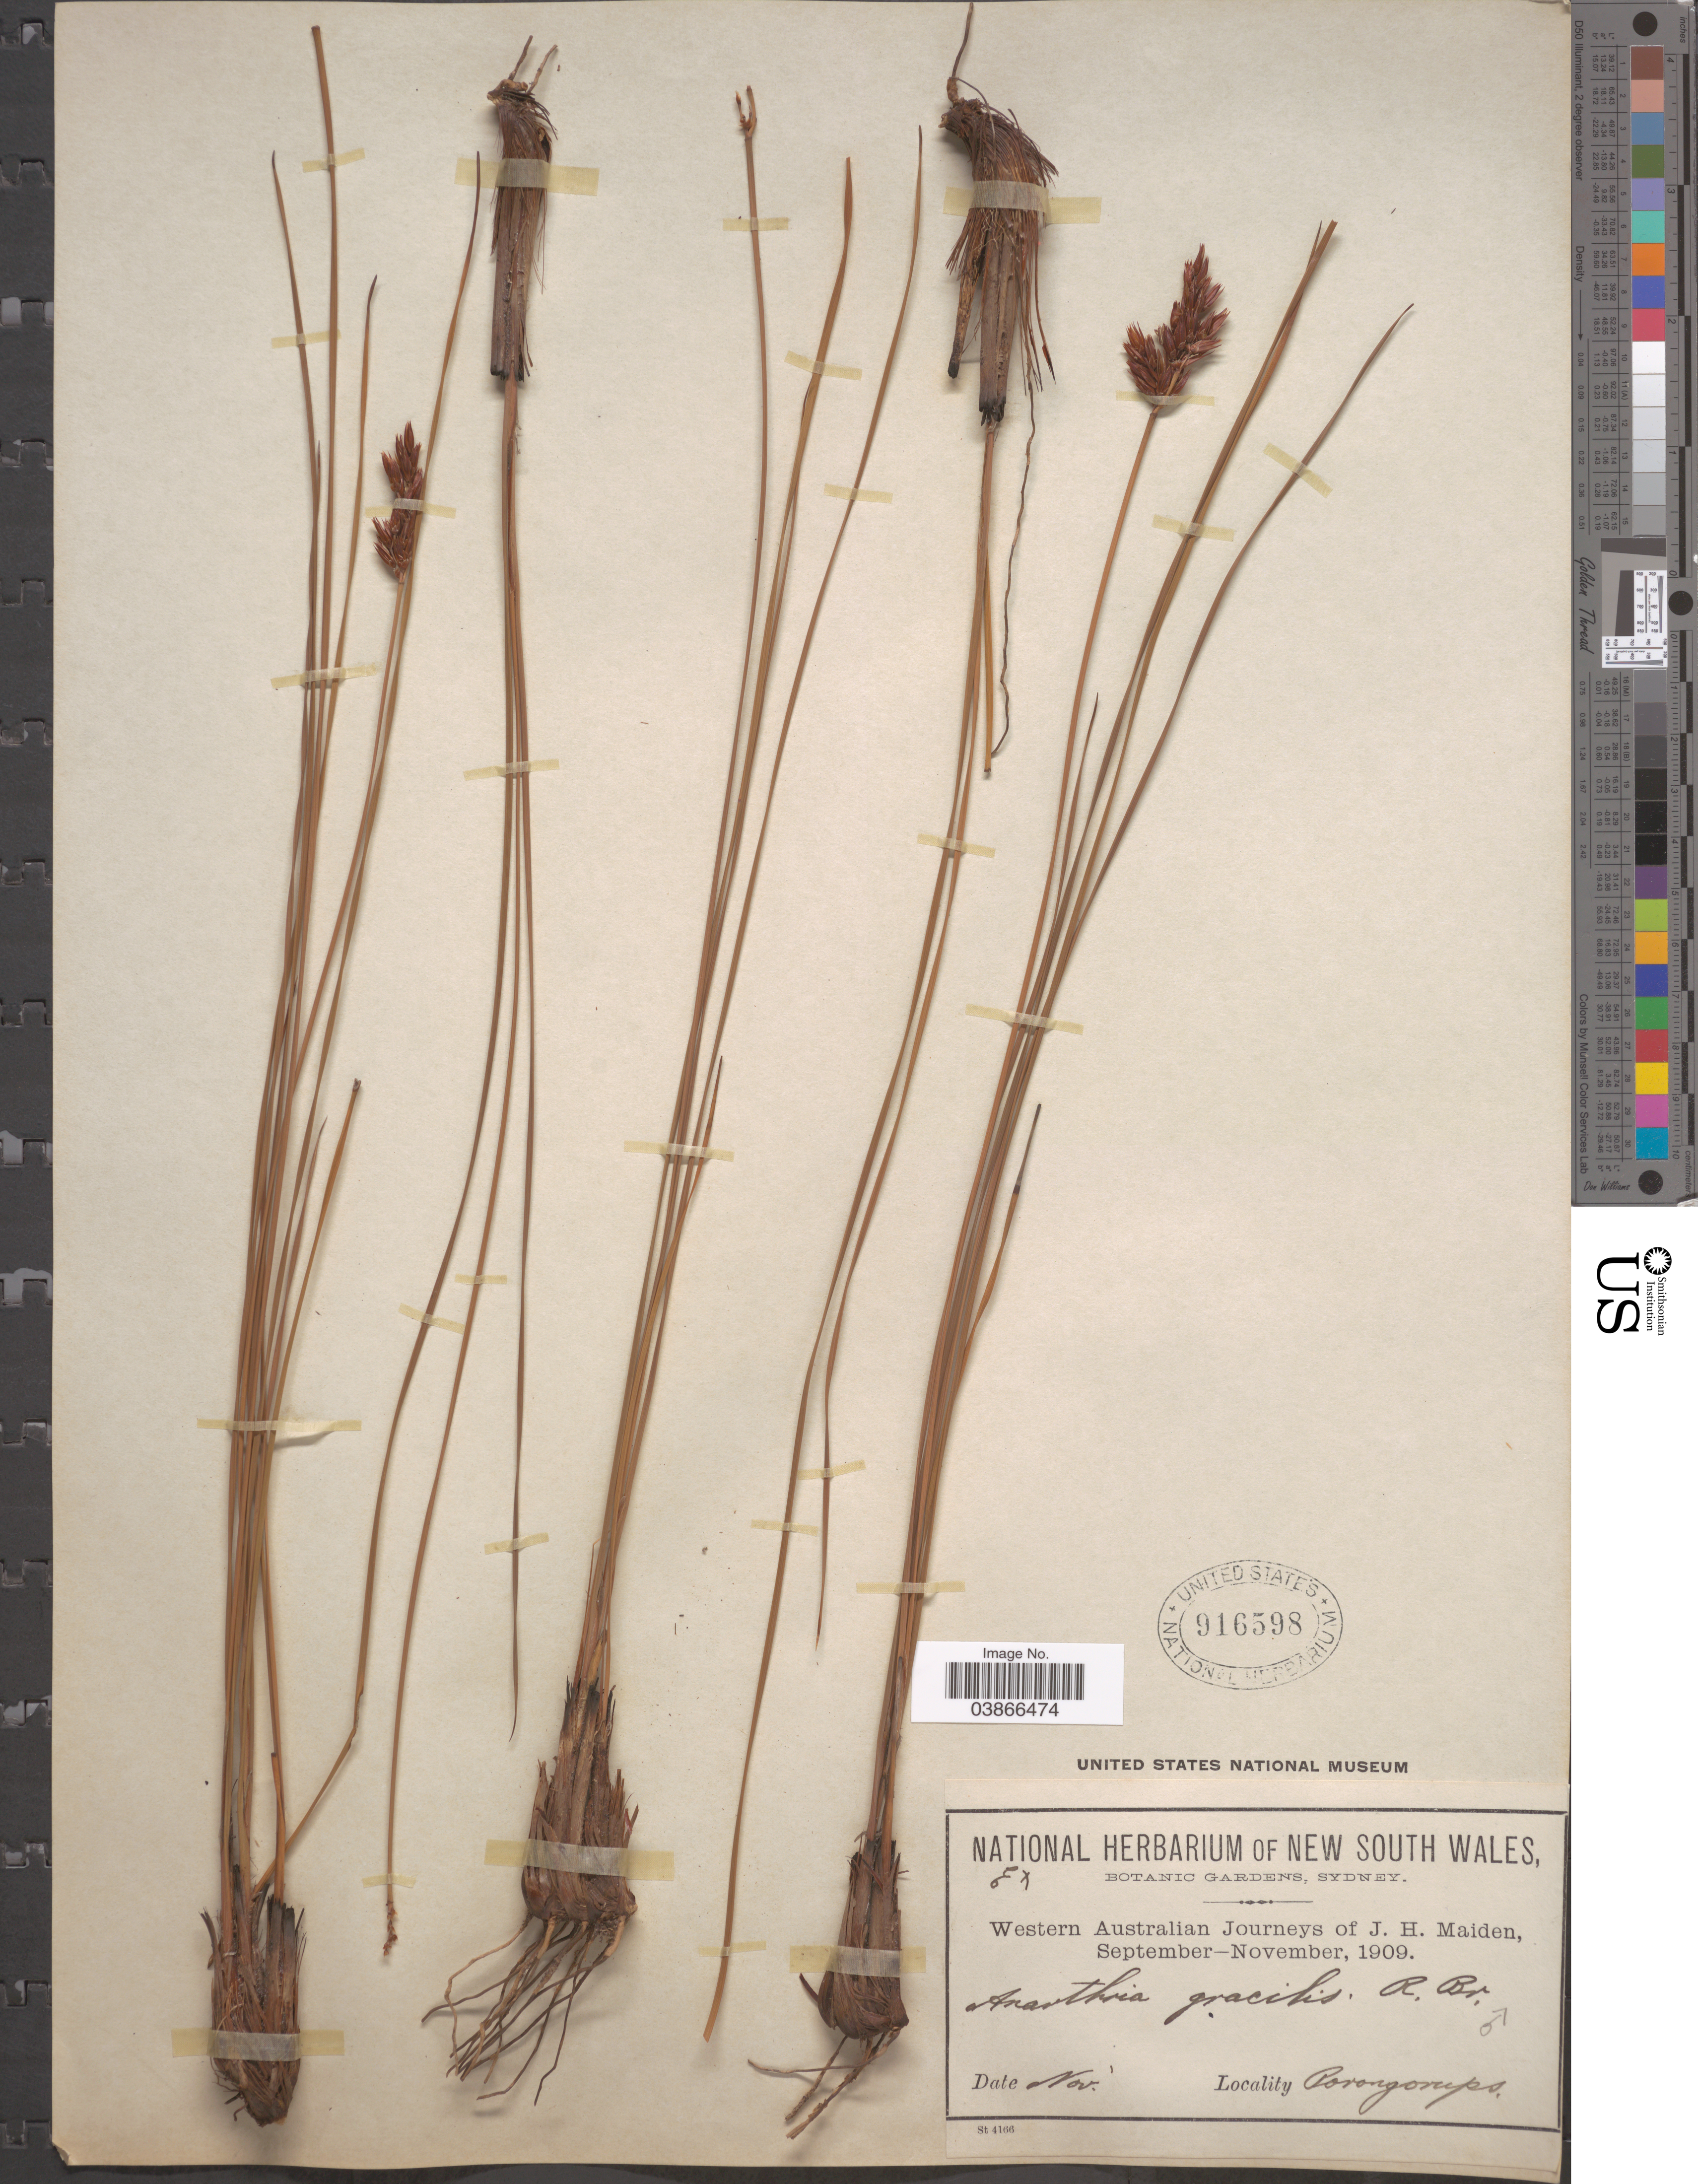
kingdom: Plantae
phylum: Tracheophyta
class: Liliopsida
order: Poales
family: Restionaceae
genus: Anarthria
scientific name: Anarthria gracilis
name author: R. Br.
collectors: J. Maiden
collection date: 1909-11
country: Australia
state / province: Western Australia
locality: Porongorups.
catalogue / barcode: US 916598